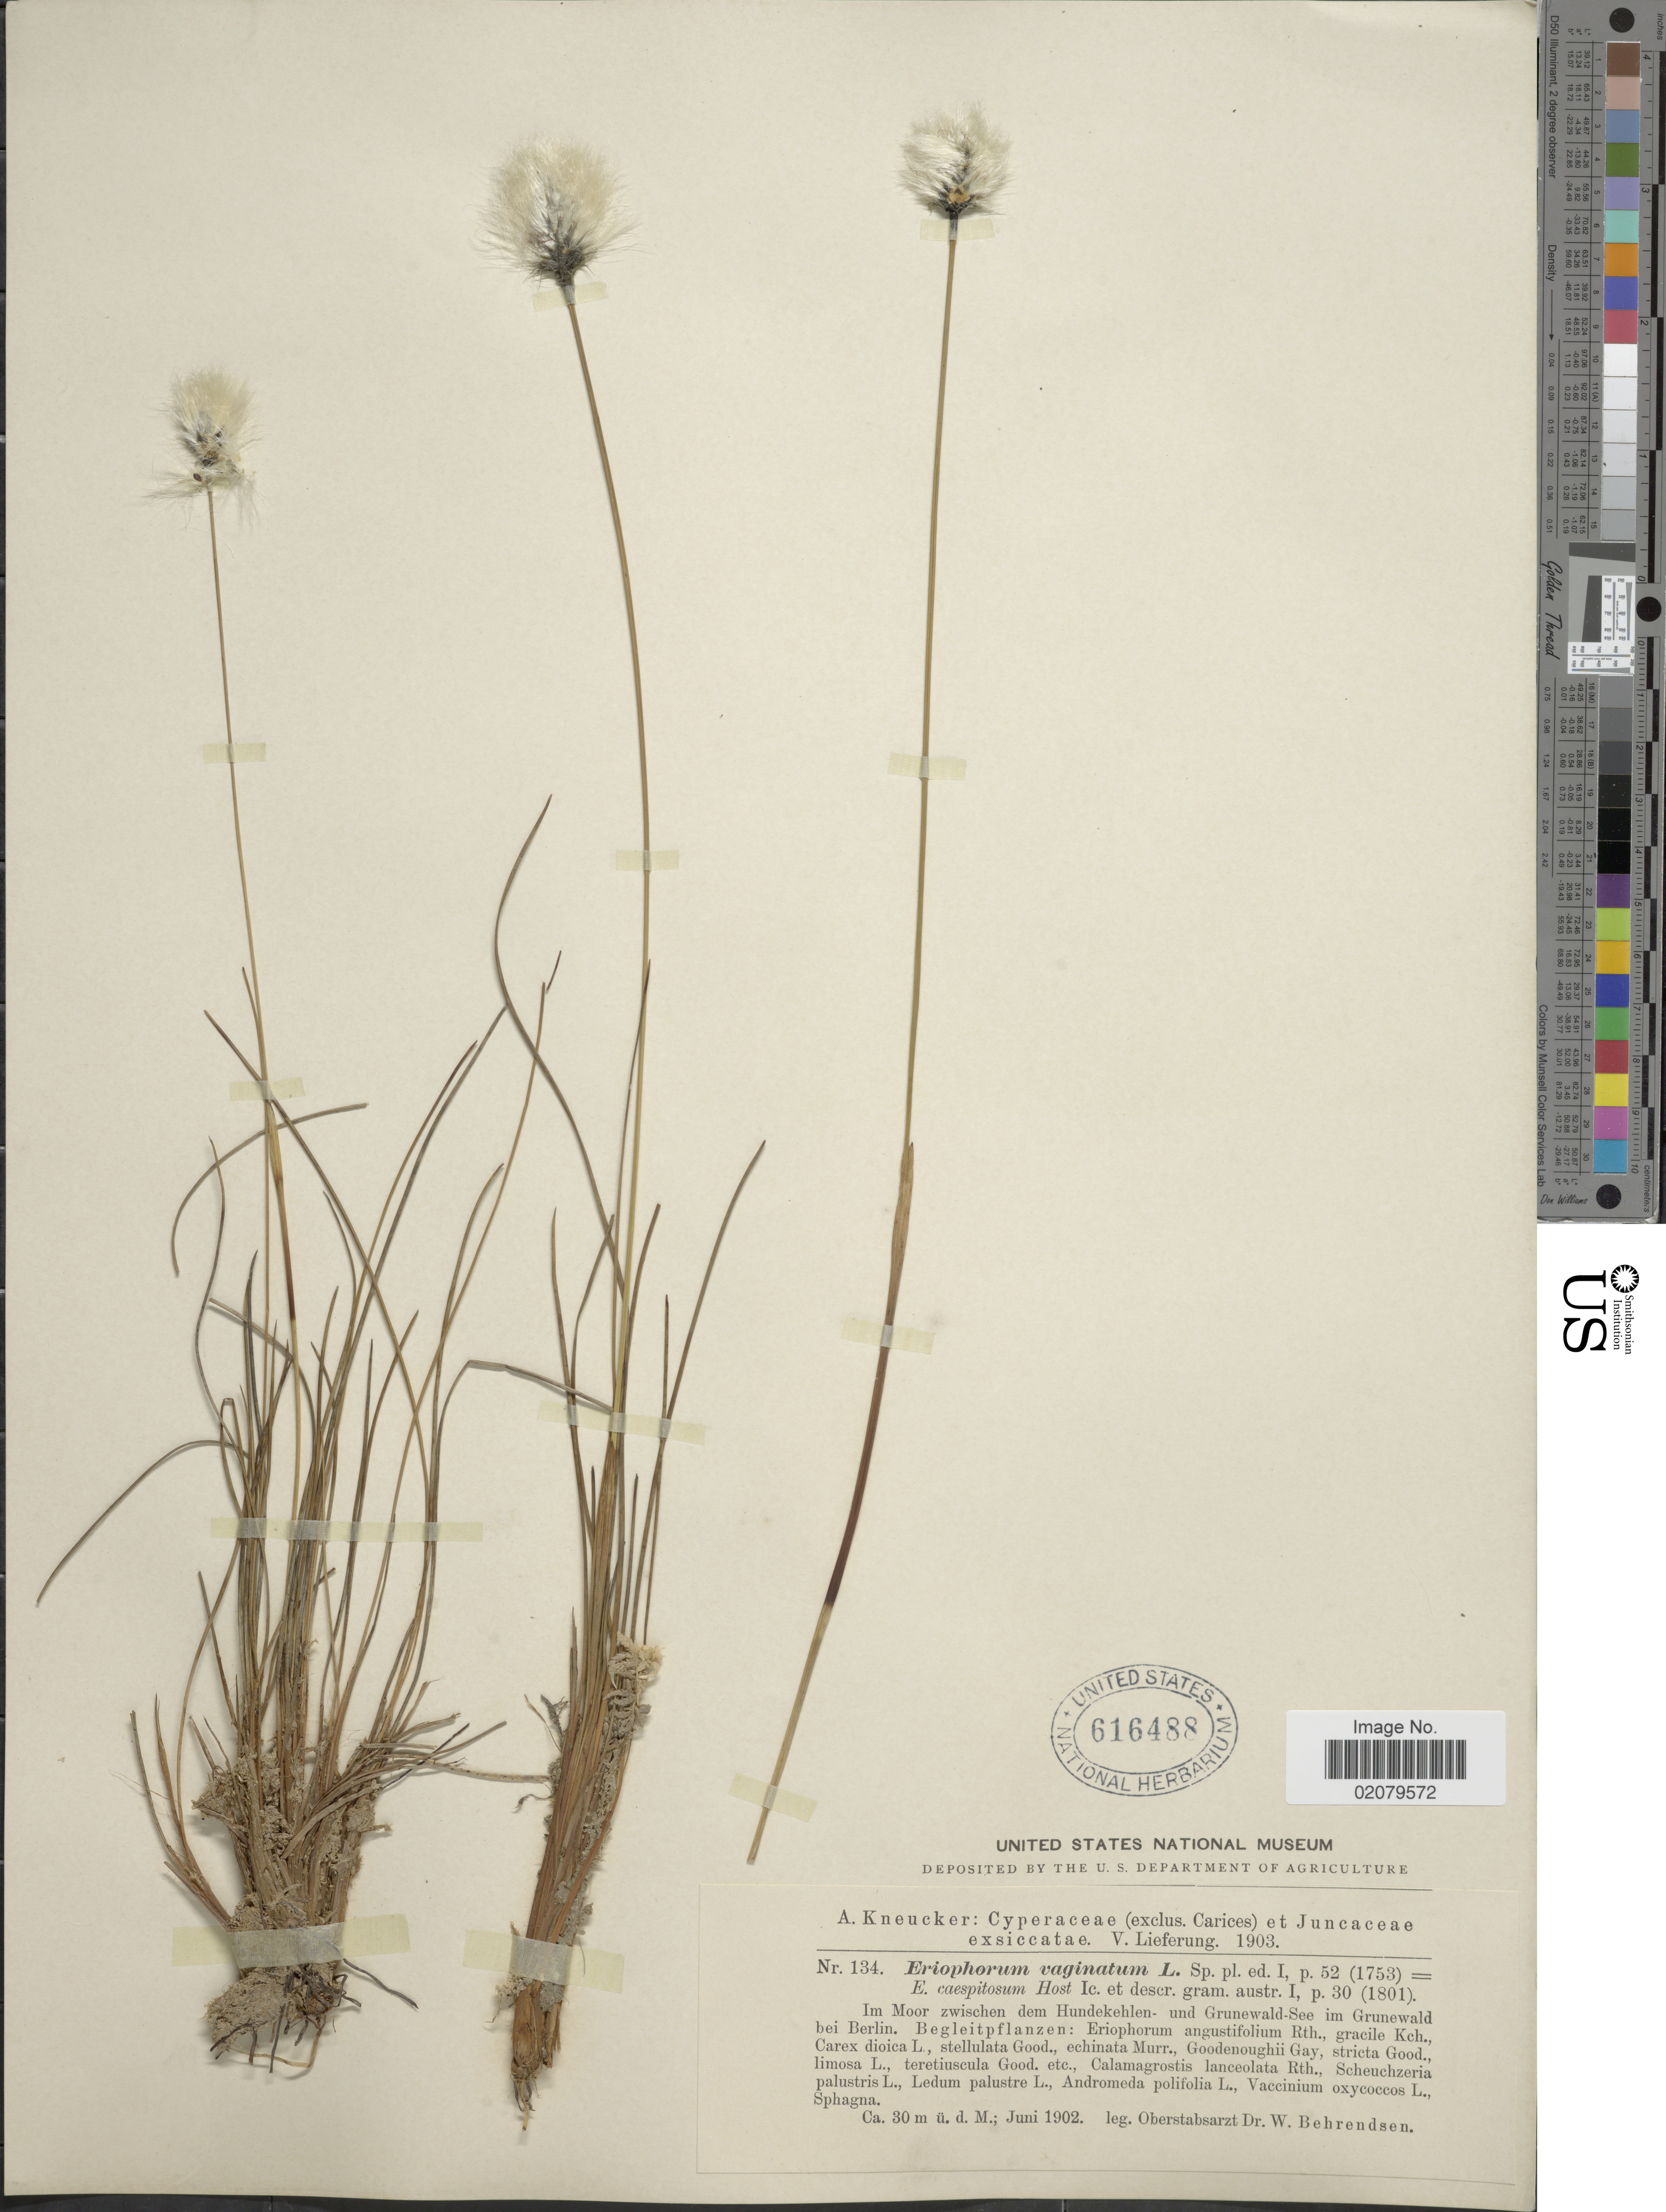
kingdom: Plantae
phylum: Tracheophyta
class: Liliopsida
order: Poales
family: Cyperaceae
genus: Eriophorum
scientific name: Eriophorum vaginatum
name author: L.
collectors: Oberstabsarzt, W. Behrendsen & A. Kneucker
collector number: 134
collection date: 1902-06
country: Cyprus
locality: Cyperaxeae (exclus. Carices) et Junaceae, Im Moor Zwischen de, Hundekehlen und Grunewald-See im Grunewald bei Berlin. Begleitpflanzen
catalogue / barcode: US 616488